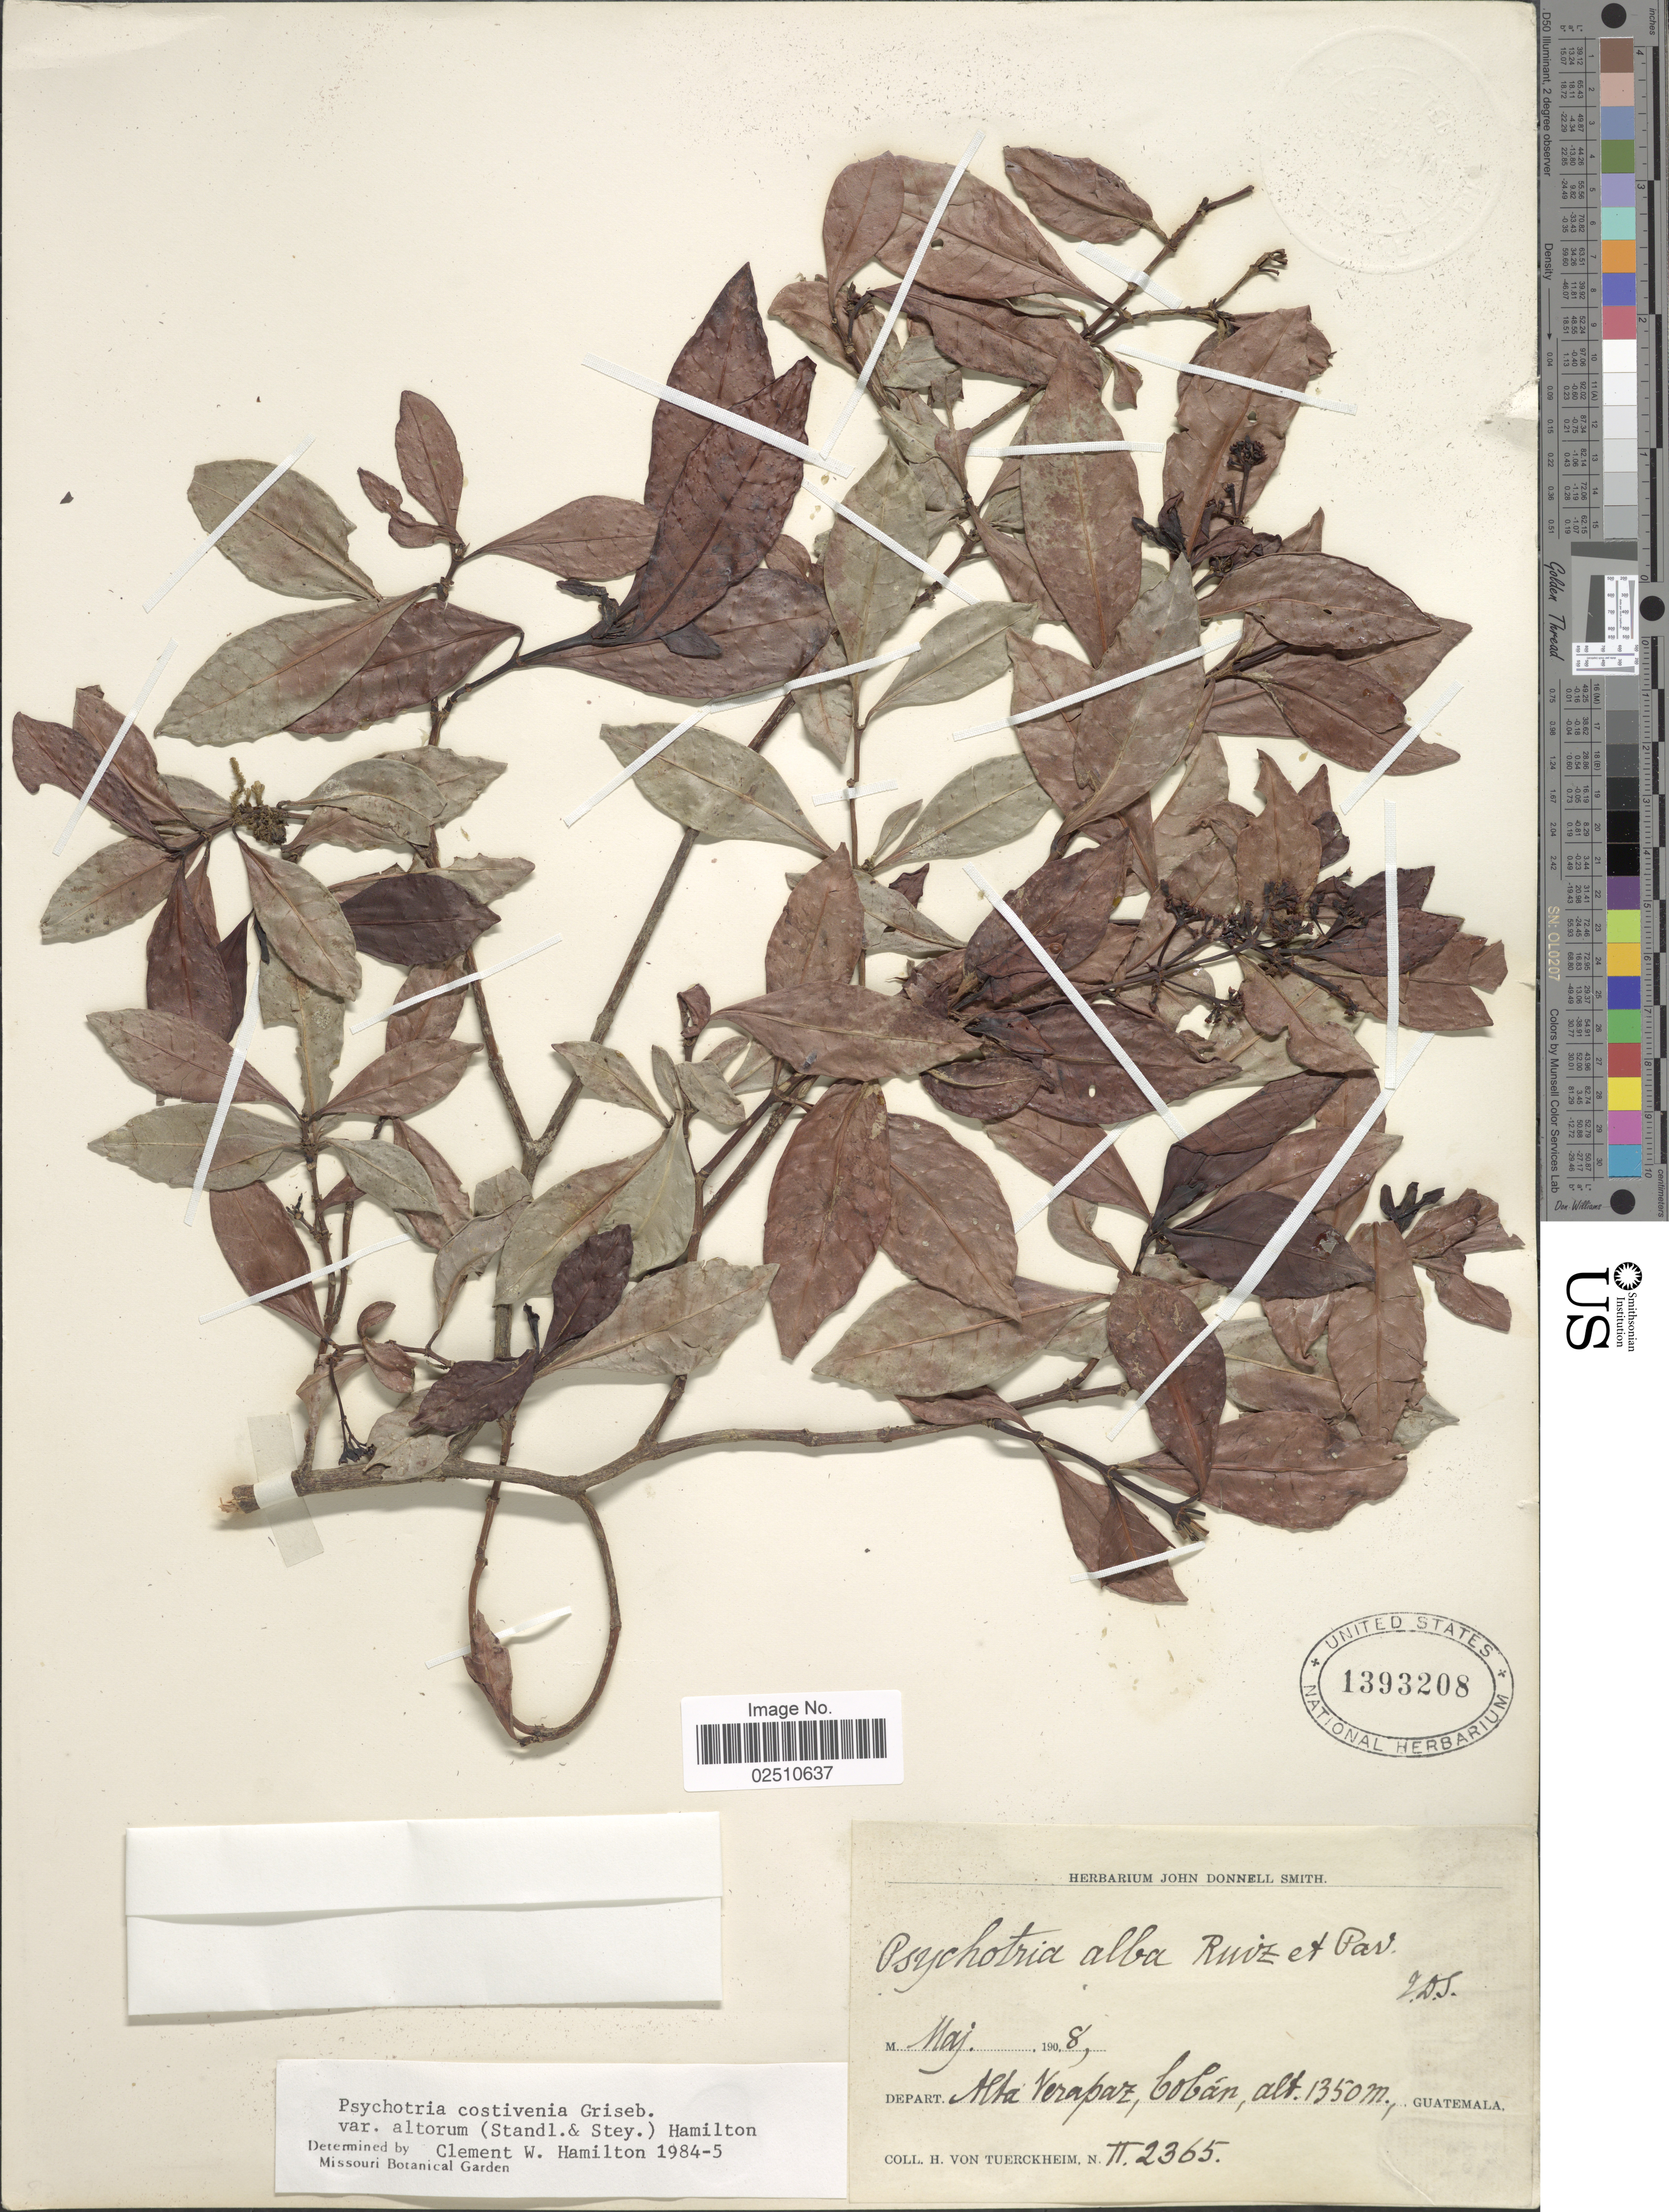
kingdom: Plantae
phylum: Tracheophyta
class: Magnoliopsida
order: Gentianales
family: Rubiaceae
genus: Psychotria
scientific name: Psychotria costivenia var. costivenia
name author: Griseb.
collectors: H. von Türckheim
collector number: II 2365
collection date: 1908-05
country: Guatemala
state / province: Alta Verapaz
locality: Coban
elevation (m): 1350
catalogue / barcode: US 1393208